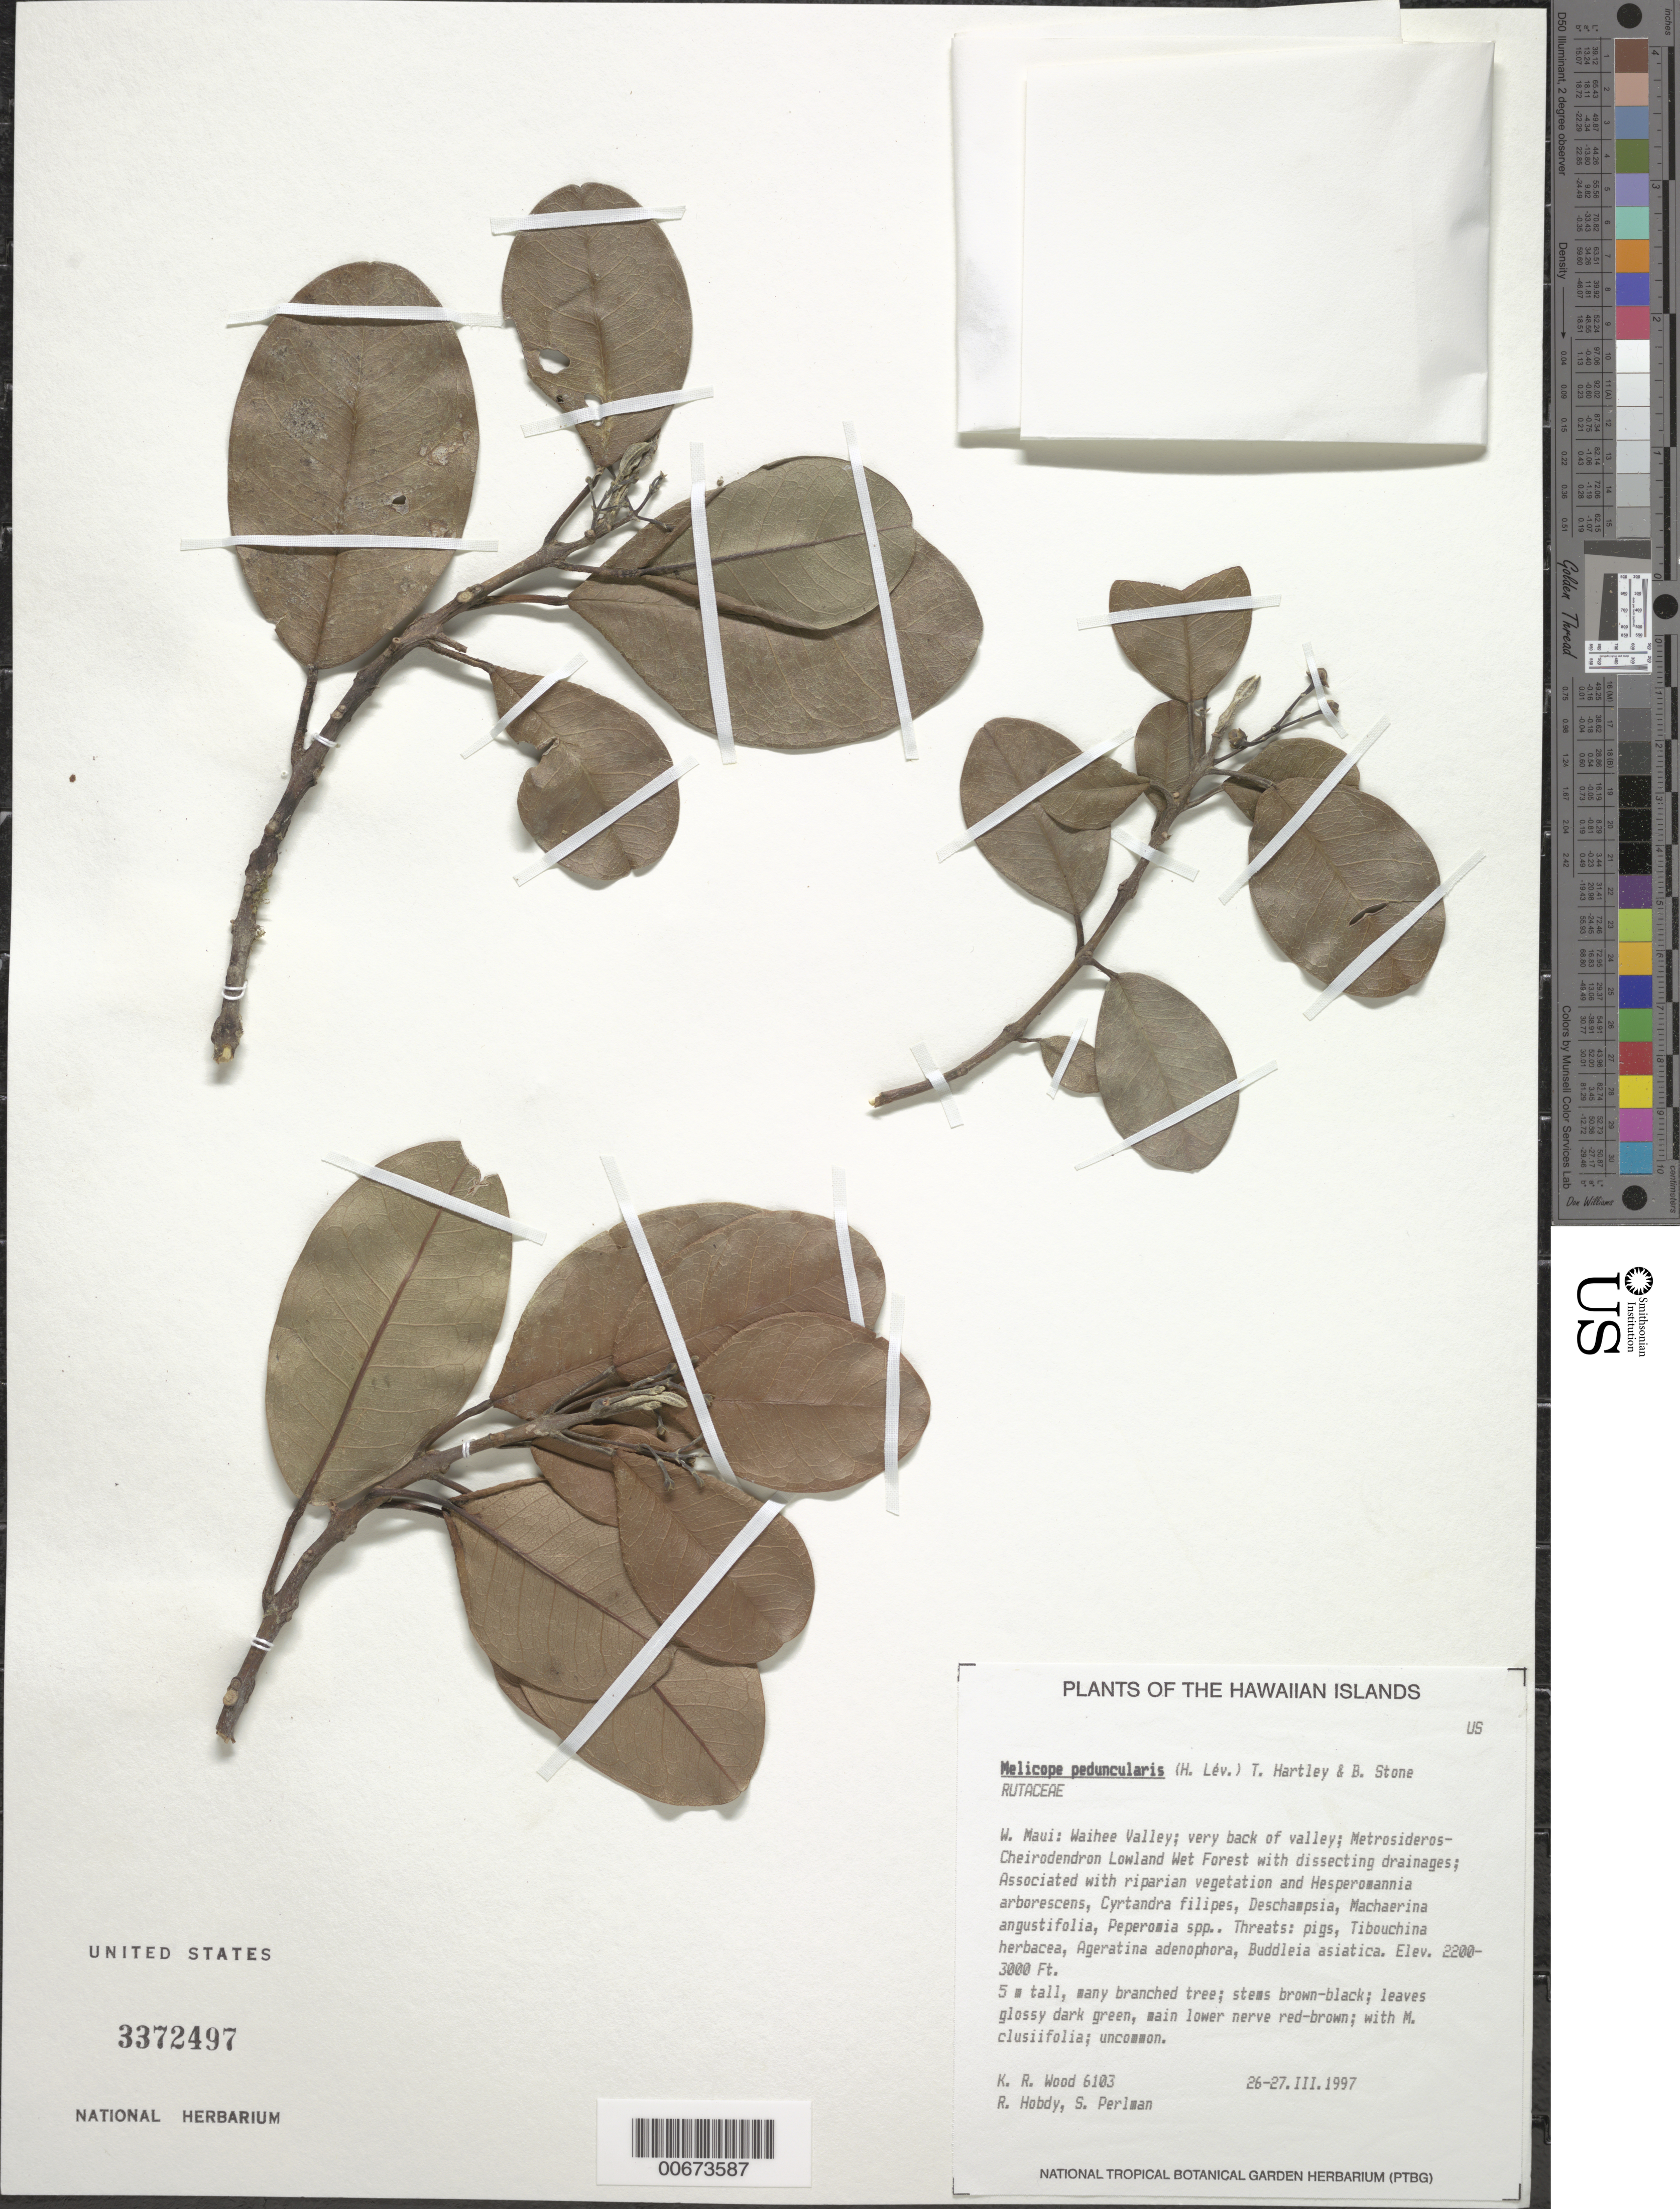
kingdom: Plantae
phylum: Tracheophyta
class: Magnoliopsida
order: Sapindales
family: Rutaceae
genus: Melicope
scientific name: Melicope peduncularis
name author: (H. Lév.) T.G. Hartley & B.C. Stone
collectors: K. R. Wood, R. Hobdy & S. P. Perlman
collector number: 6103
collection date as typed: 26 Mar 1997 to 27 Mar 1997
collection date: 1997-03-26/1997-03-27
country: United States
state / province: Hawaii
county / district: Maui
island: Maui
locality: West Maui, Waihe'e Valley, very back of valley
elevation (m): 671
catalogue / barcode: US 3372497